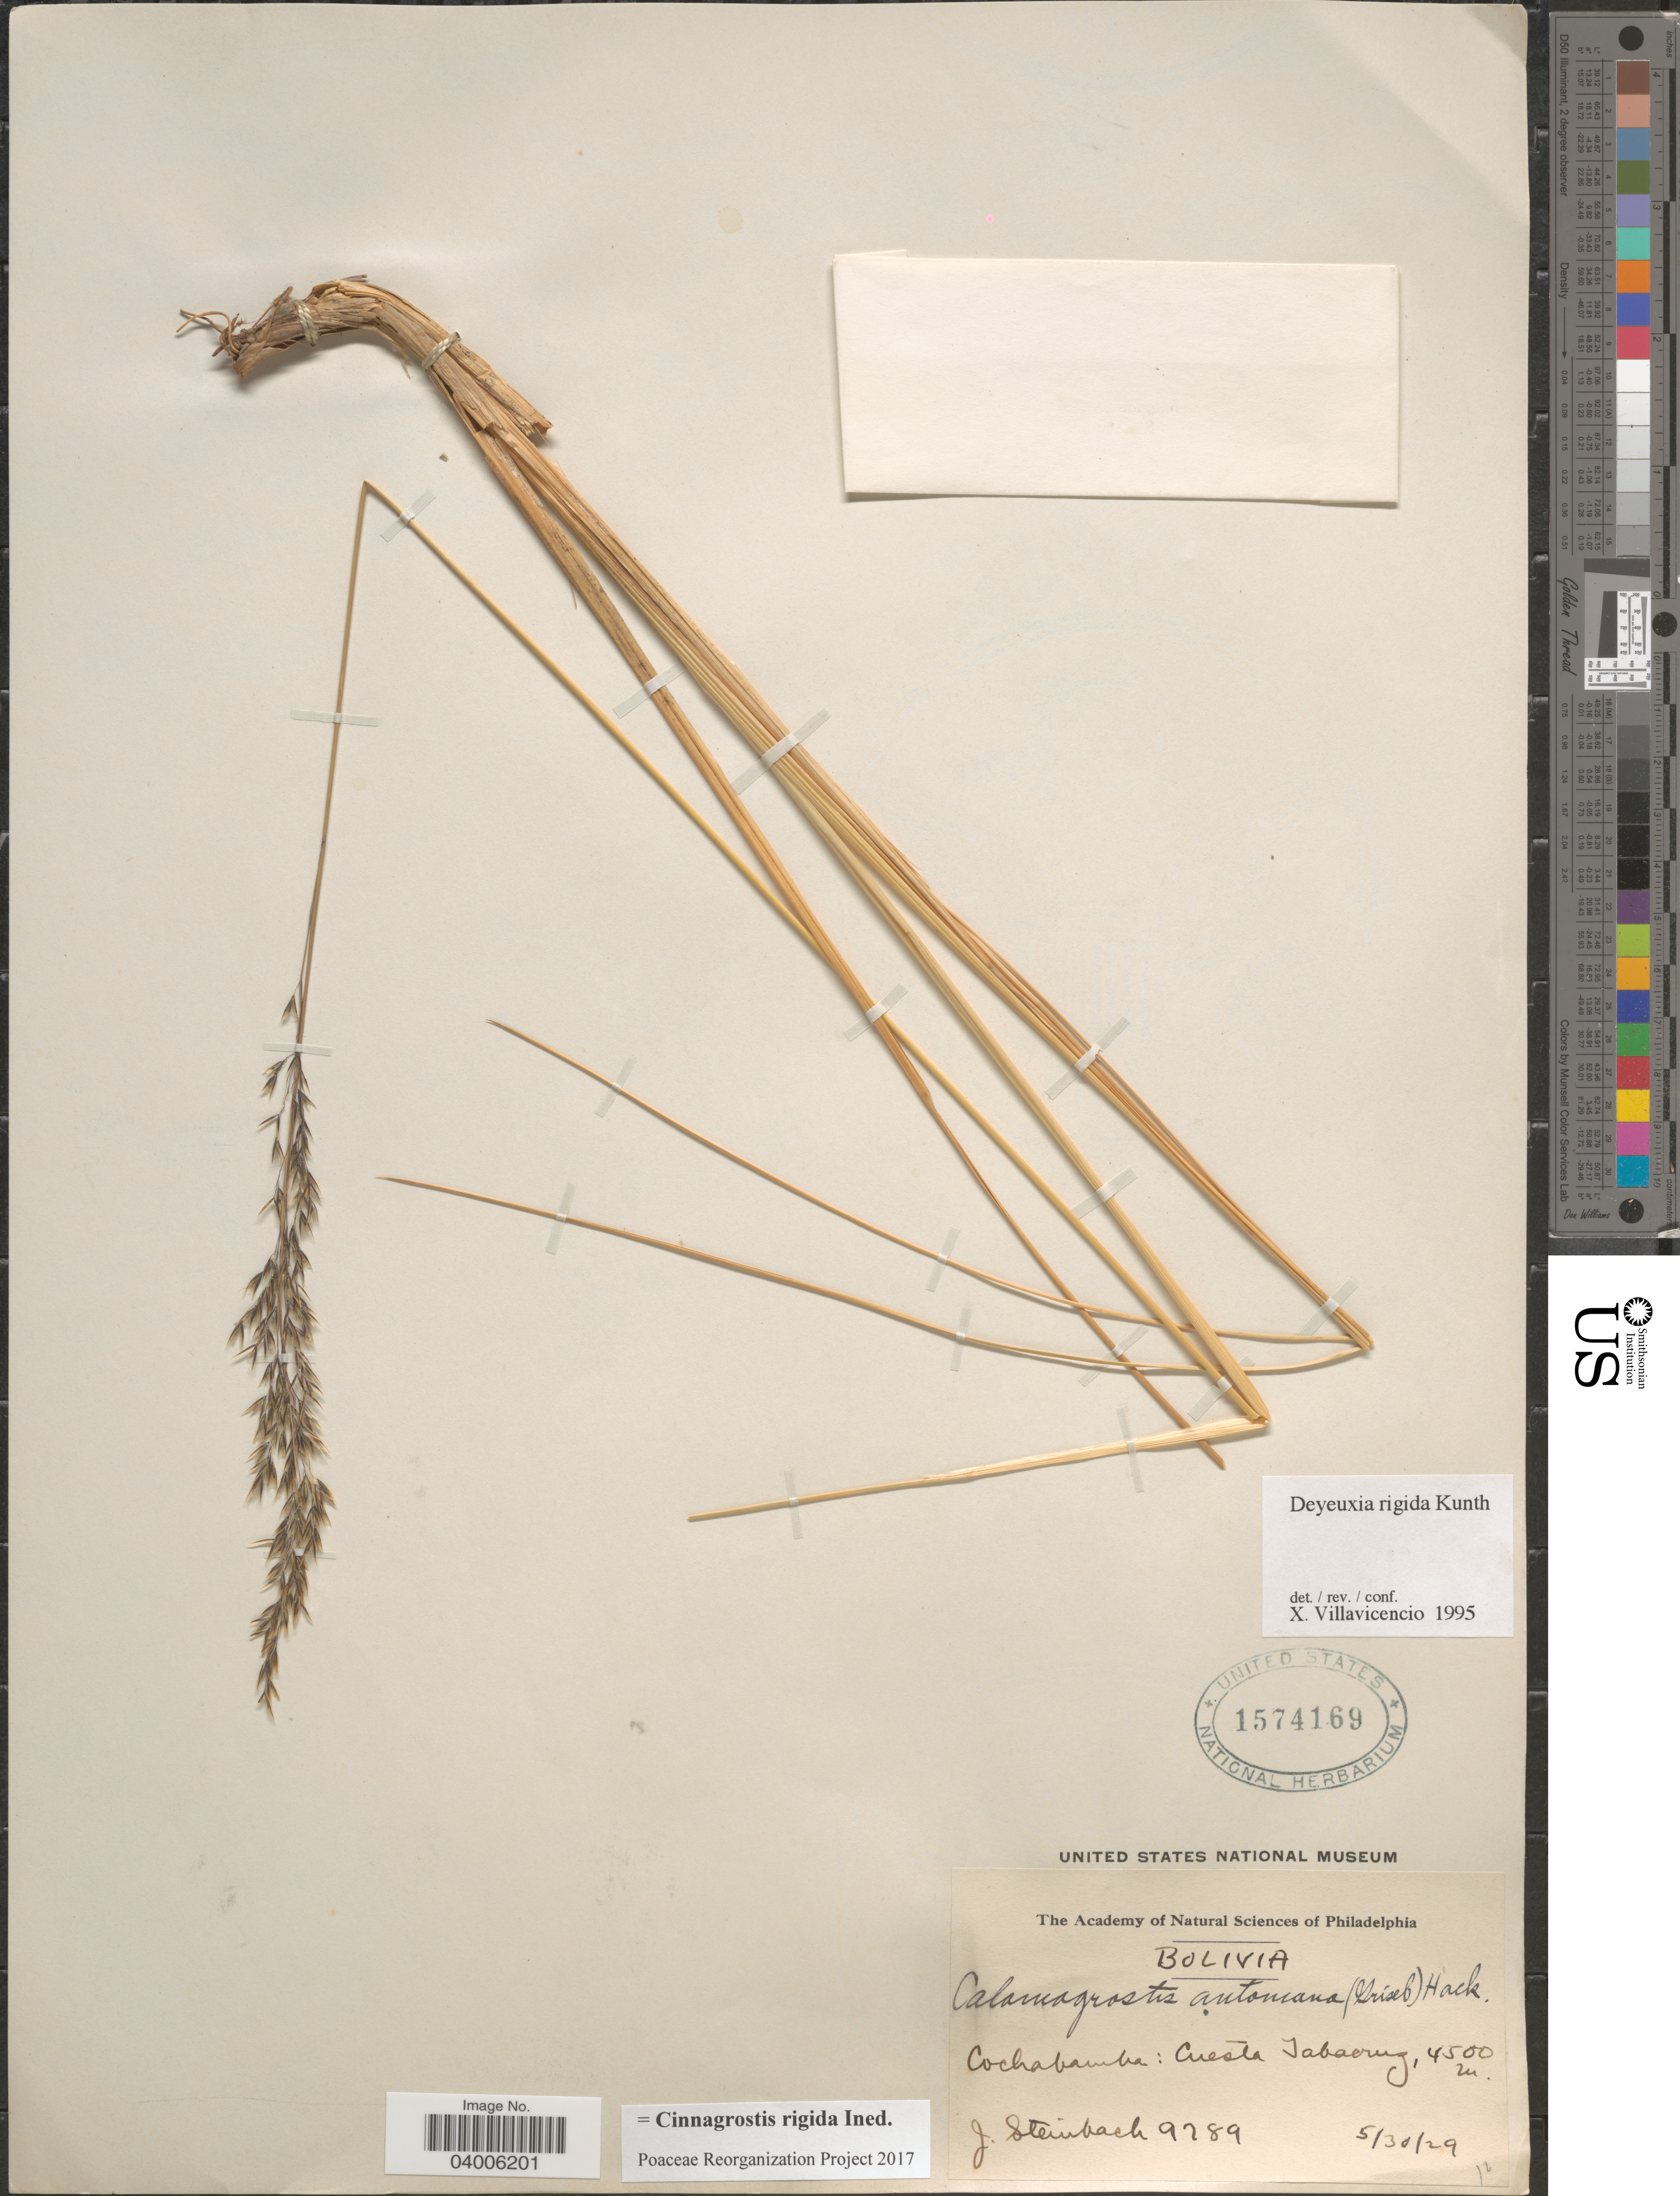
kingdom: Plantae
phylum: Tracheophyta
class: Liliopsida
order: Poales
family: Poaceae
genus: Cinnagrostis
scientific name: Cinnagrostis rigida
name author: (Kunth) P.M. Peterson et al.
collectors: J. Steinbach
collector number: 9289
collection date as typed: Transcribed d/m/y: 30/5/29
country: Bolivia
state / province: Cochabamba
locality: Cuesta Tabacruz.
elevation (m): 4500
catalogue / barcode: US 1574169